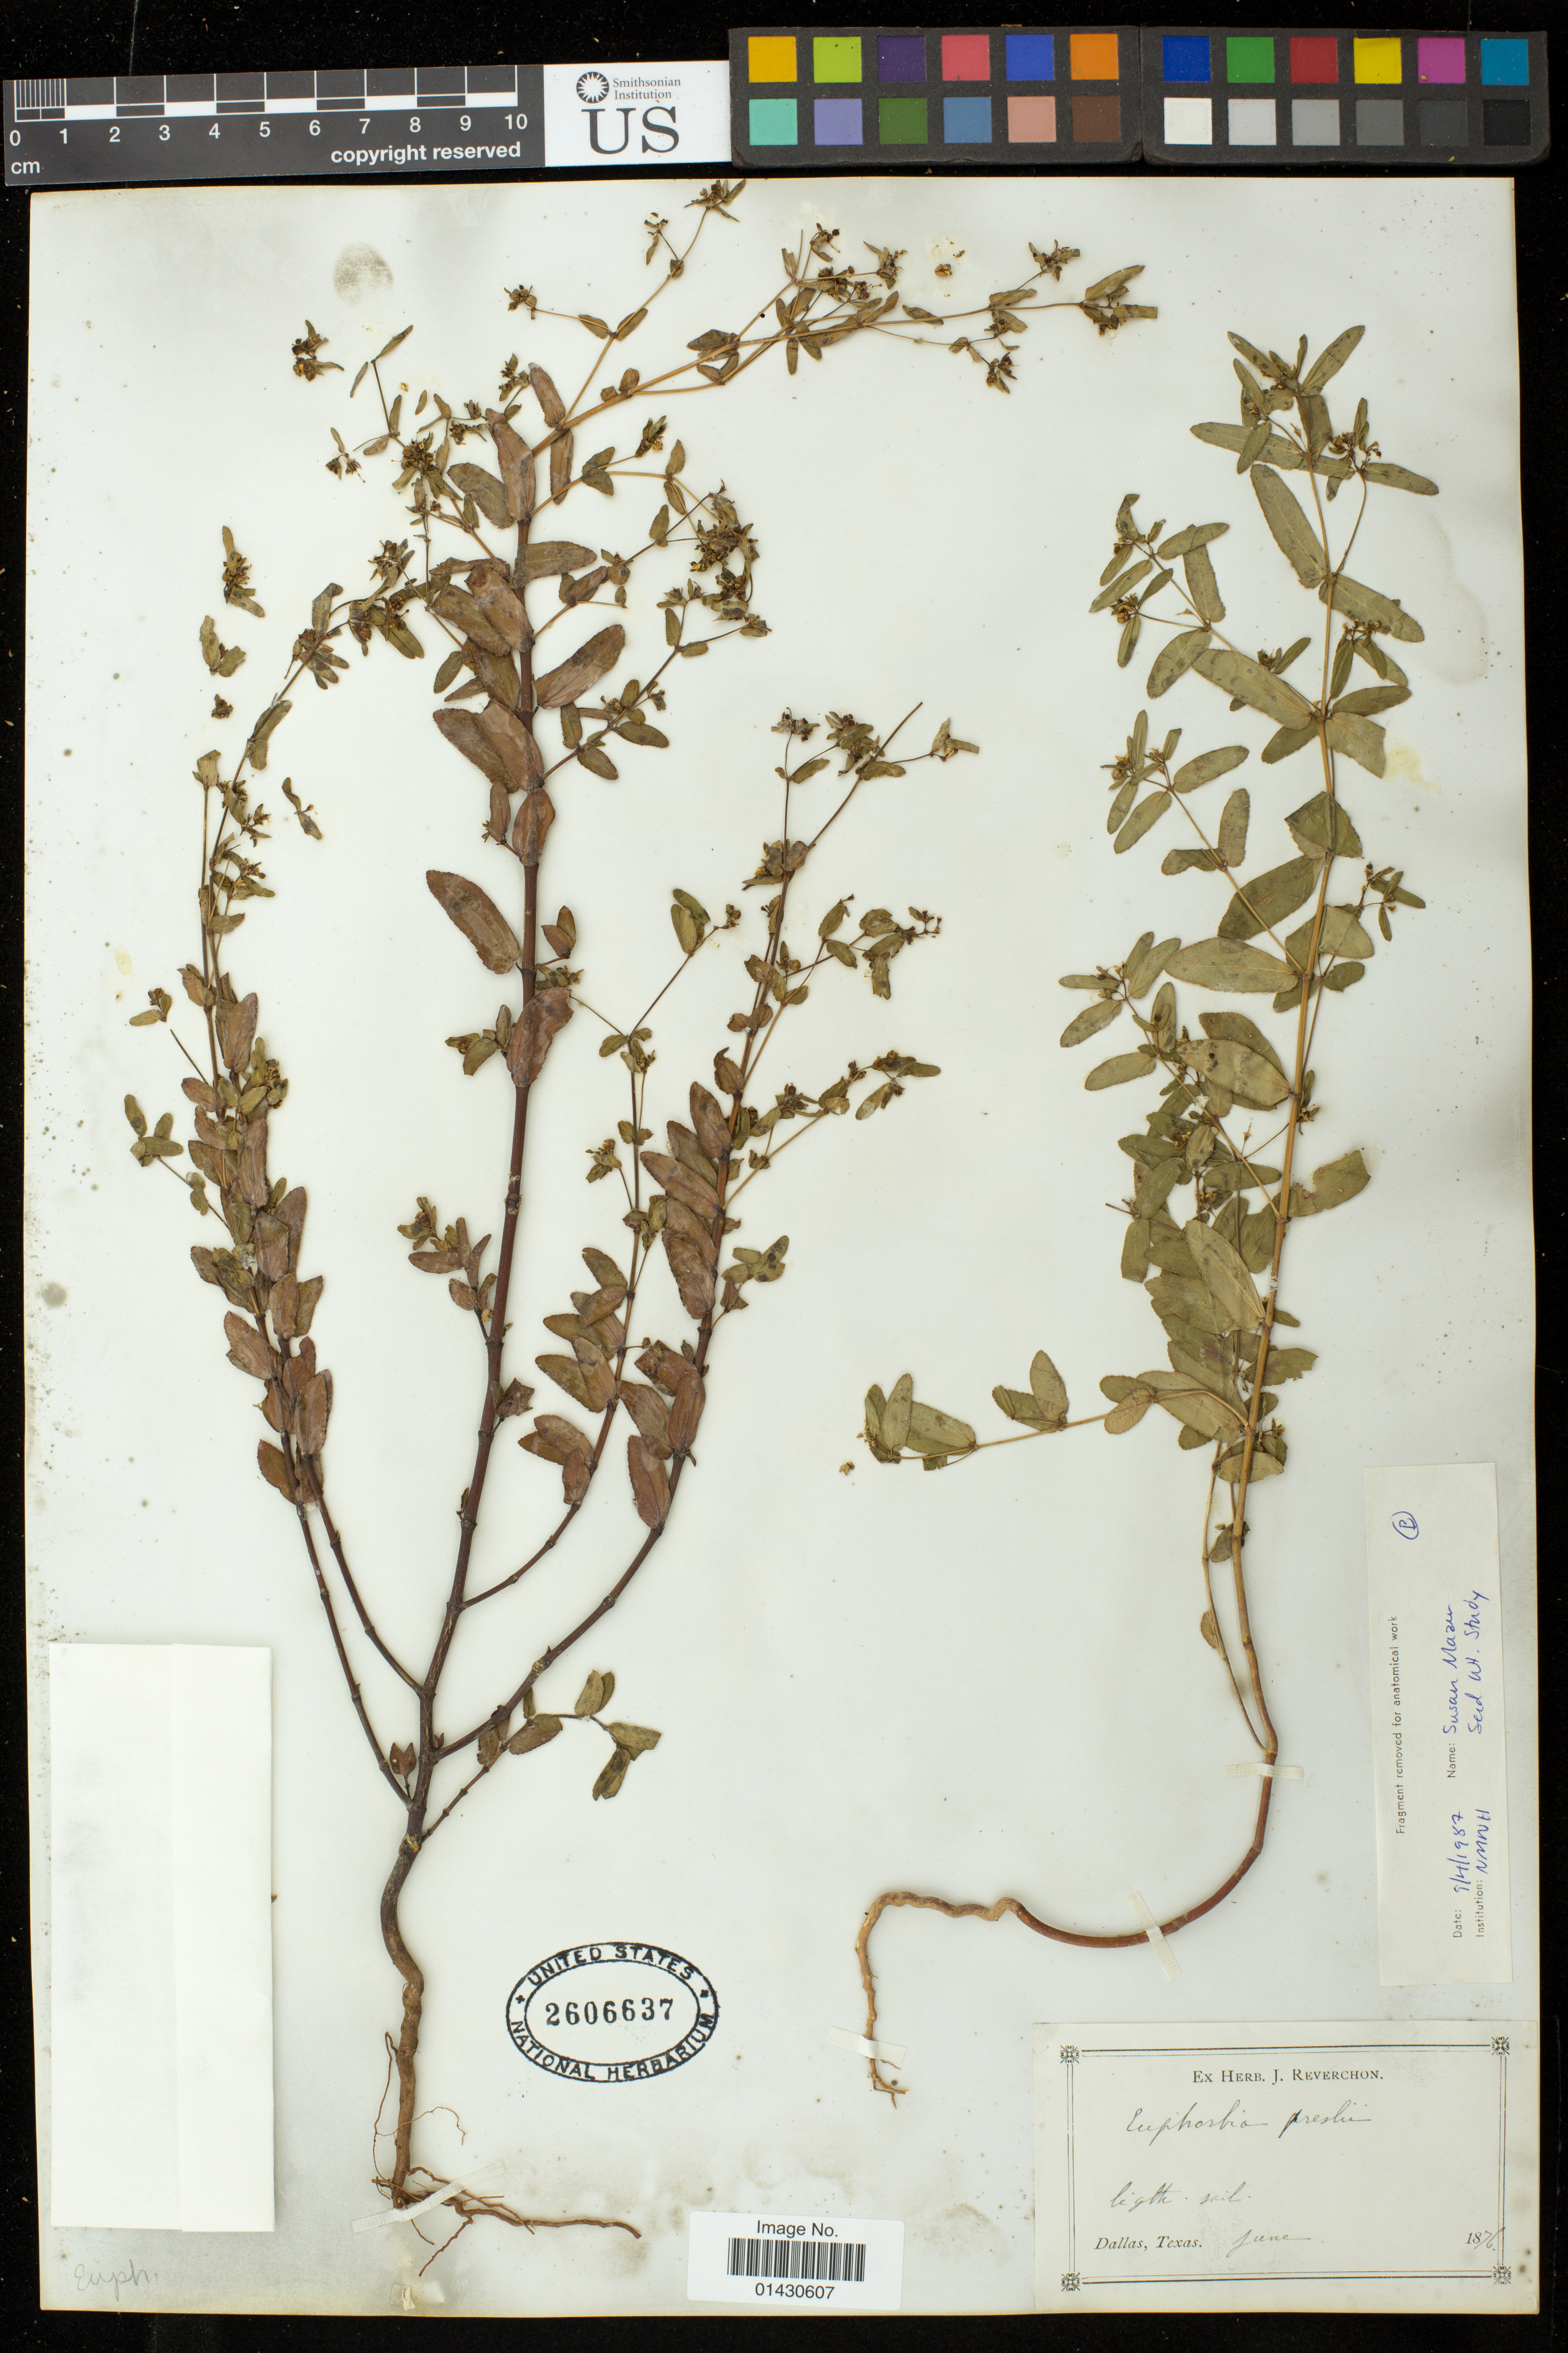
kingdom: Plantae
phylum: Tracheophyta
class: Magnoliopsida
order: Malpighiales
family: Euphorbiaceae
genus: Euphorbia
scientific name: Euphorbia maculata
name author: L.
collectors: J. Reverchon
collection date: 1876-06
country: United States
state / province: Texas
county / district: Dallas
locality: Dallas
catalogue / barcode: US 2606637